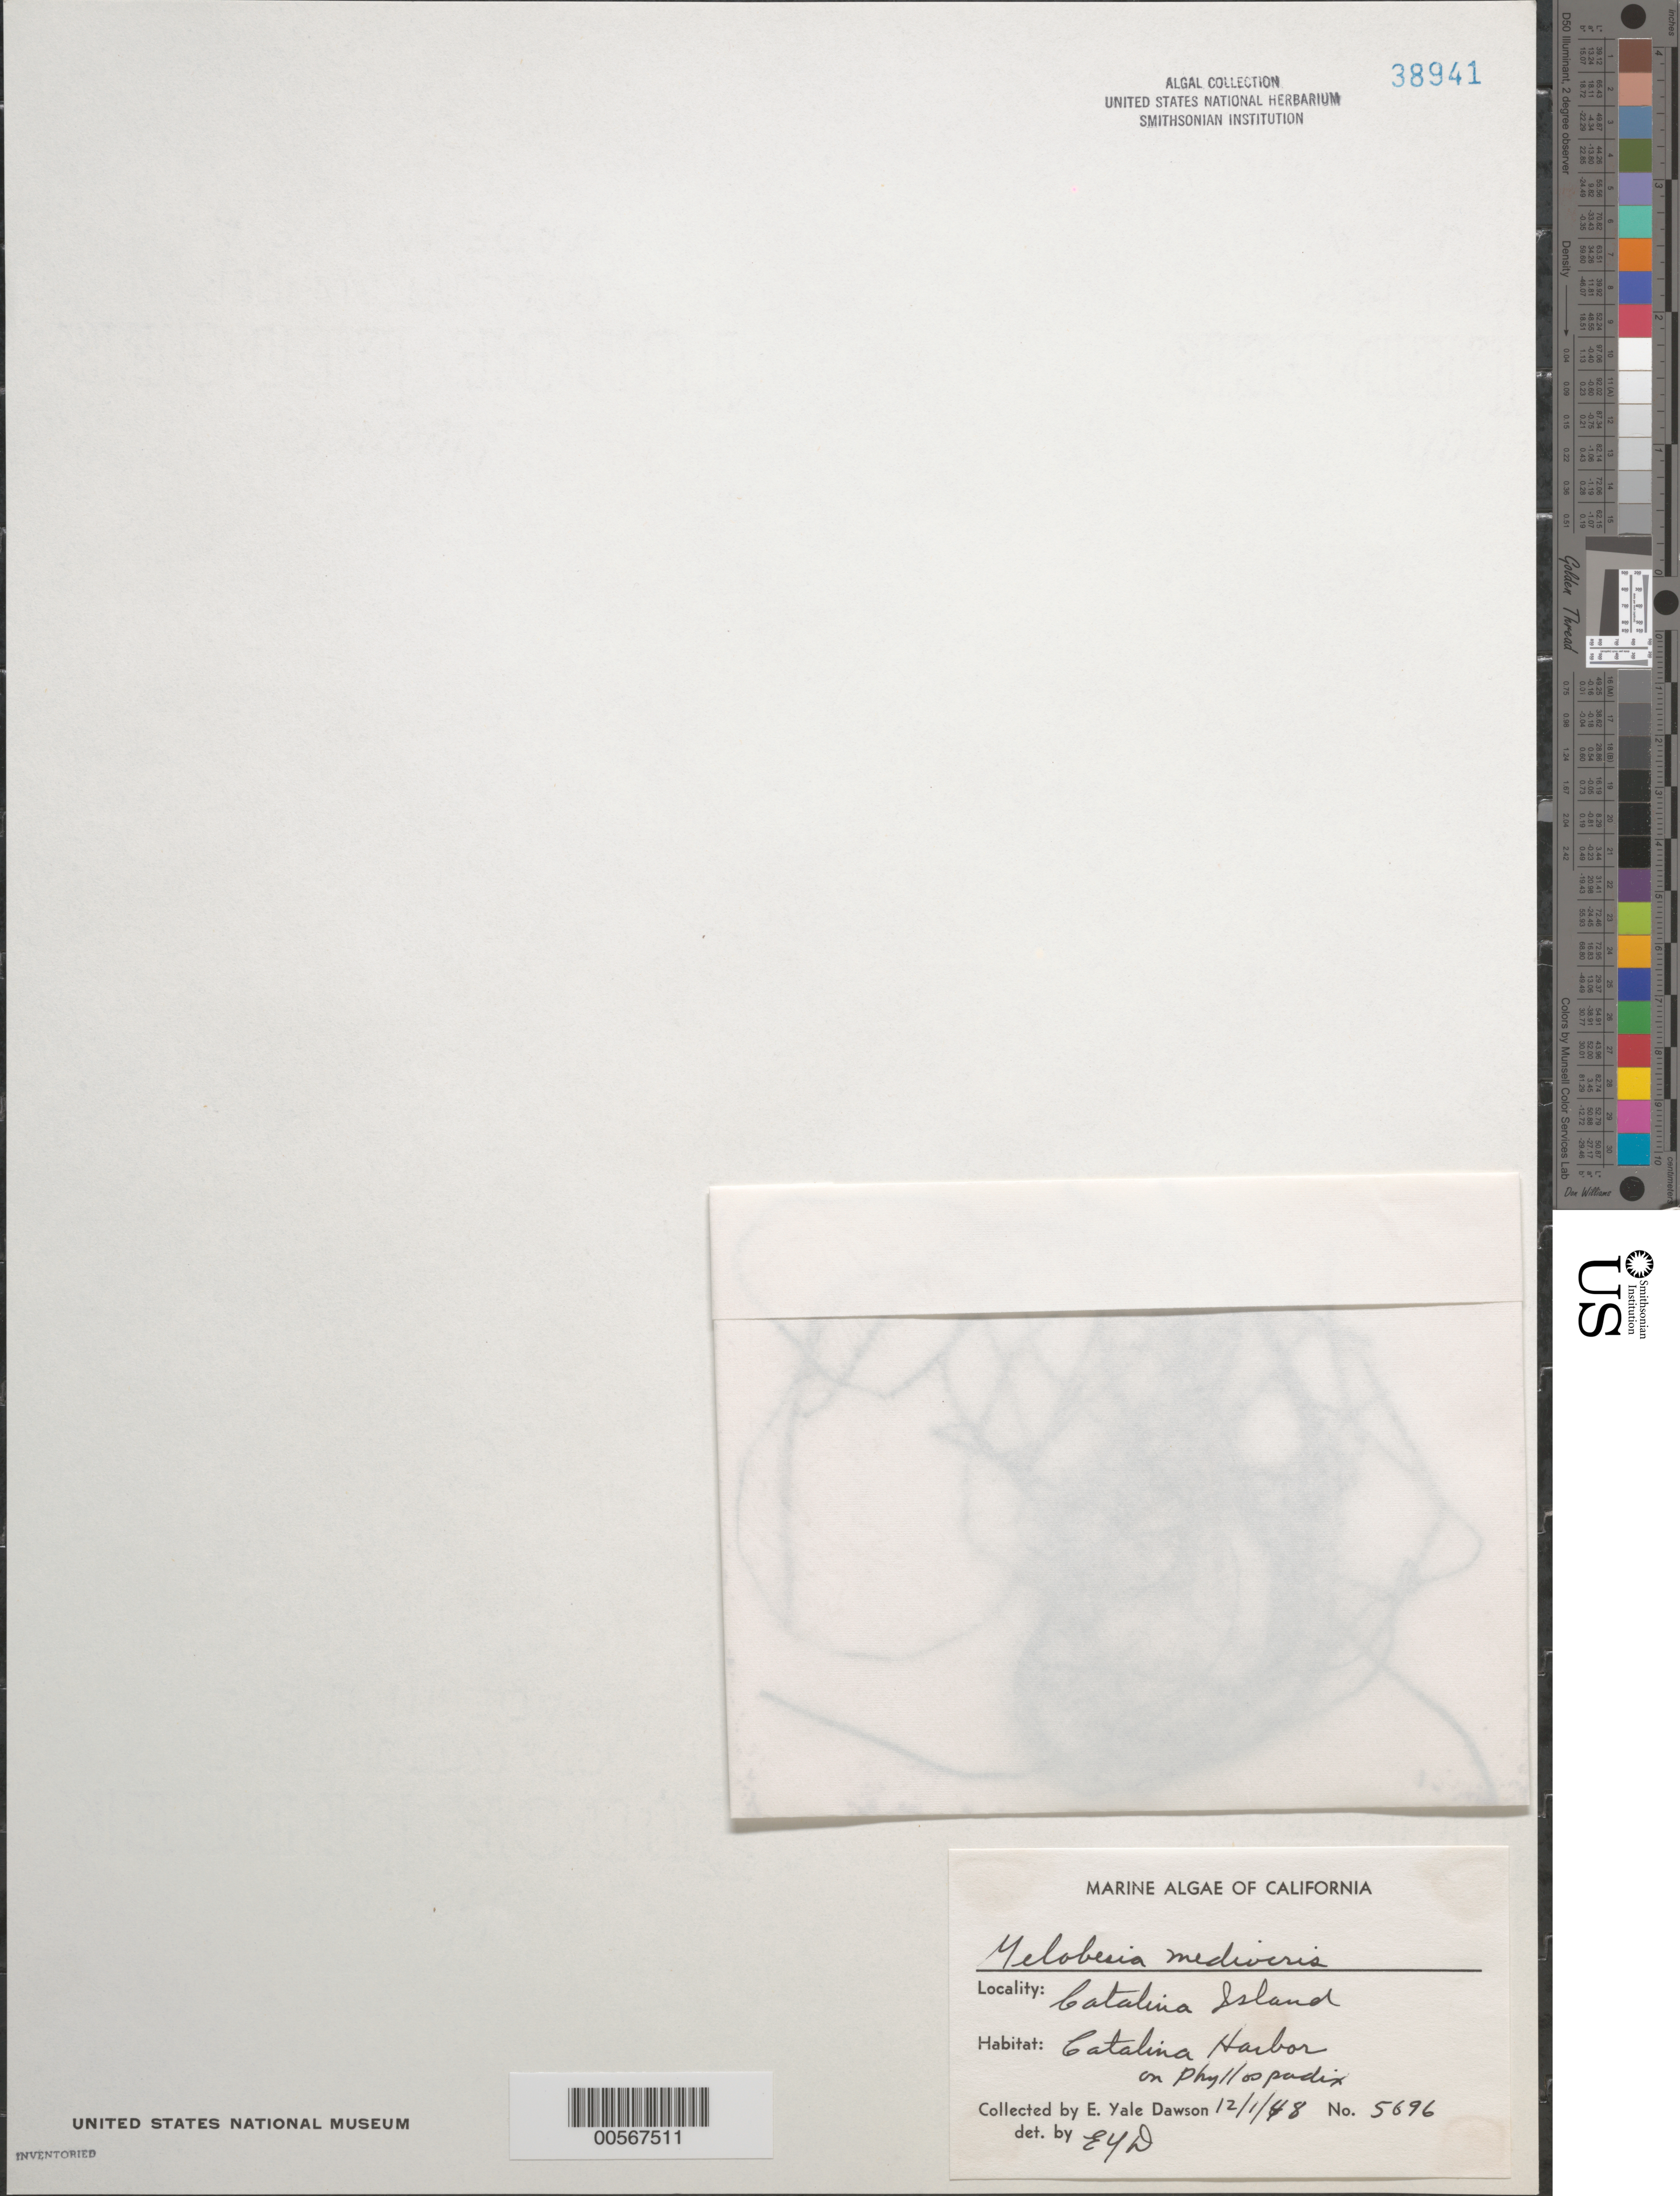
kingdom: Plantae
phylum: Rhodophyta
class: Florideophyceae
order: Corallinales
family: Hapalidiaceae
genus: Melobesia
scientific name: Melobesia mediocris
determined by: Dawson, E. Y.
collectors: E. Y. Dawson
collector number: EYD 5696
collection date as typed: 01 Dec 1948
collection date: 1948-12-01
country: United States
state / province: California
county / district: Los Angeles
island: Santa Catalina Island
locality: Catalina Harbor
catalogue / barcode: US 38941